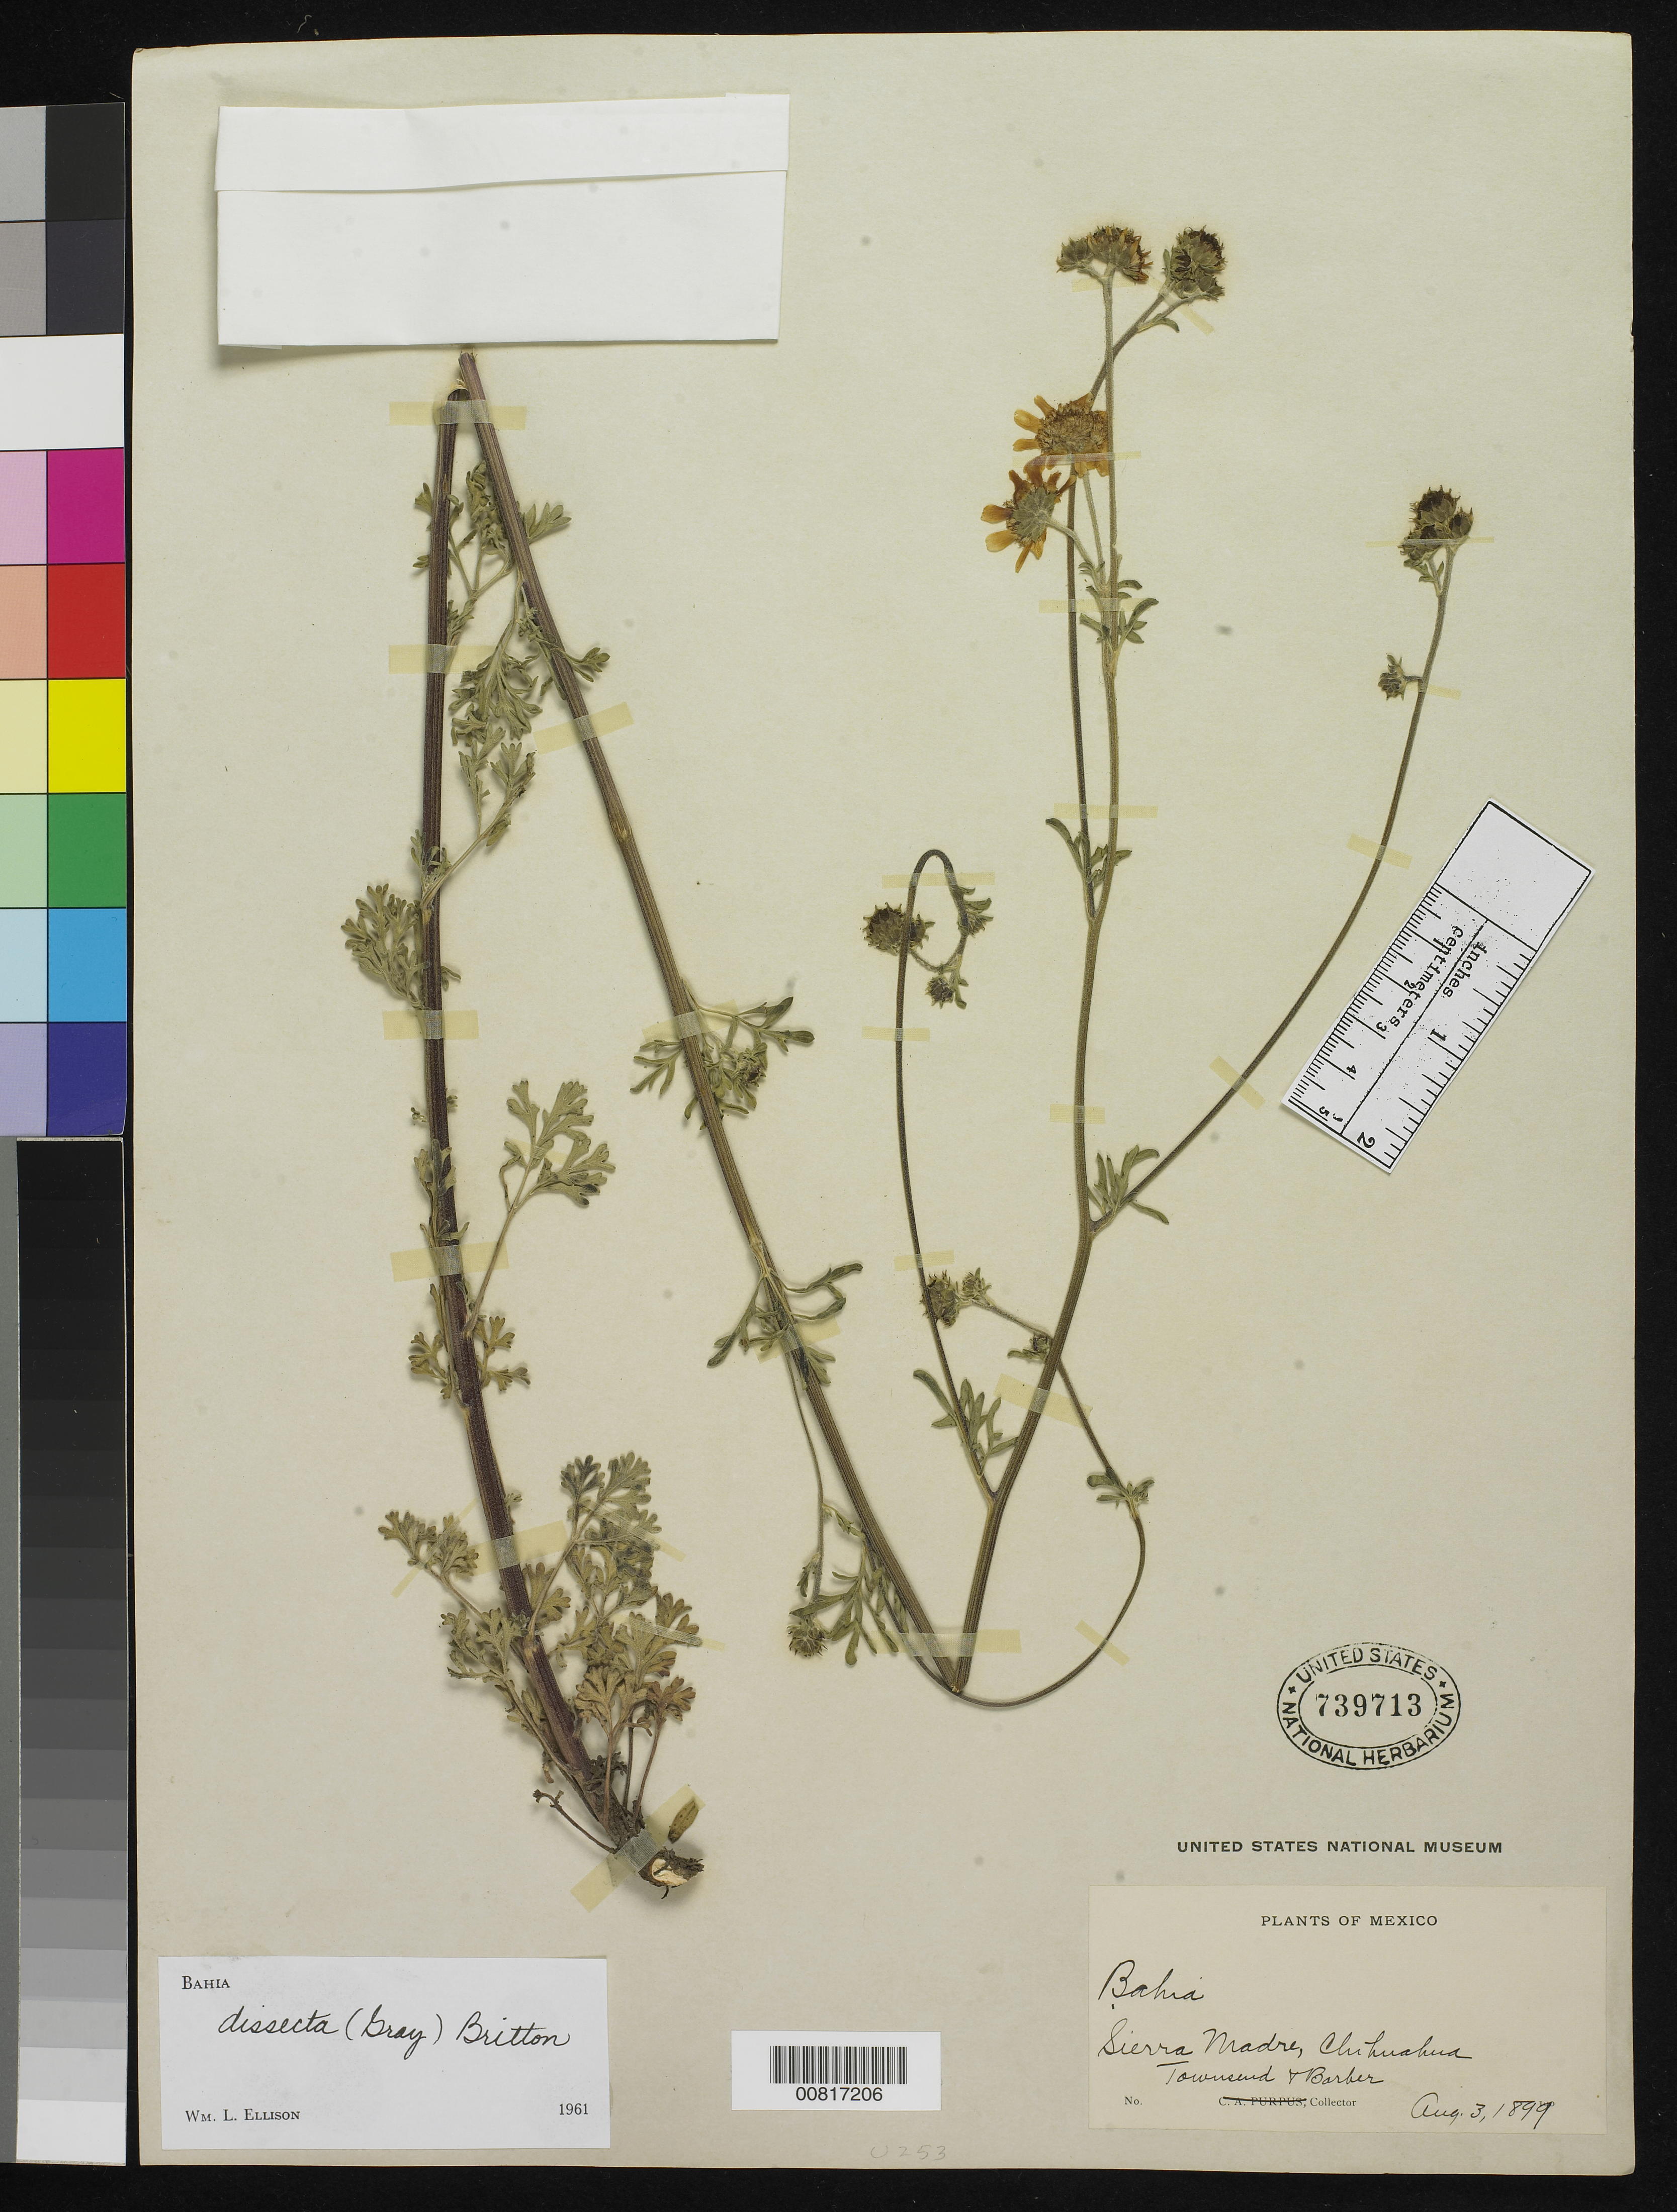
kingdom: Plantae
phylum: Tracheophyta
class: Magnoliopsida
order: Asterales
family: Asteraceae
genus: Bahia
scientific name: Bahia dissecta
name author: (A. Gray) Britton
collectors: C. H. T. Townsend & C. Barber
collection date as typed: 03 Aug 1899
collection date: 1899-08-03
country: Mexico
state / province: Chihuahua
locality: Sierra Madre, Chihuahua.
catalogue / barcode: US 739713